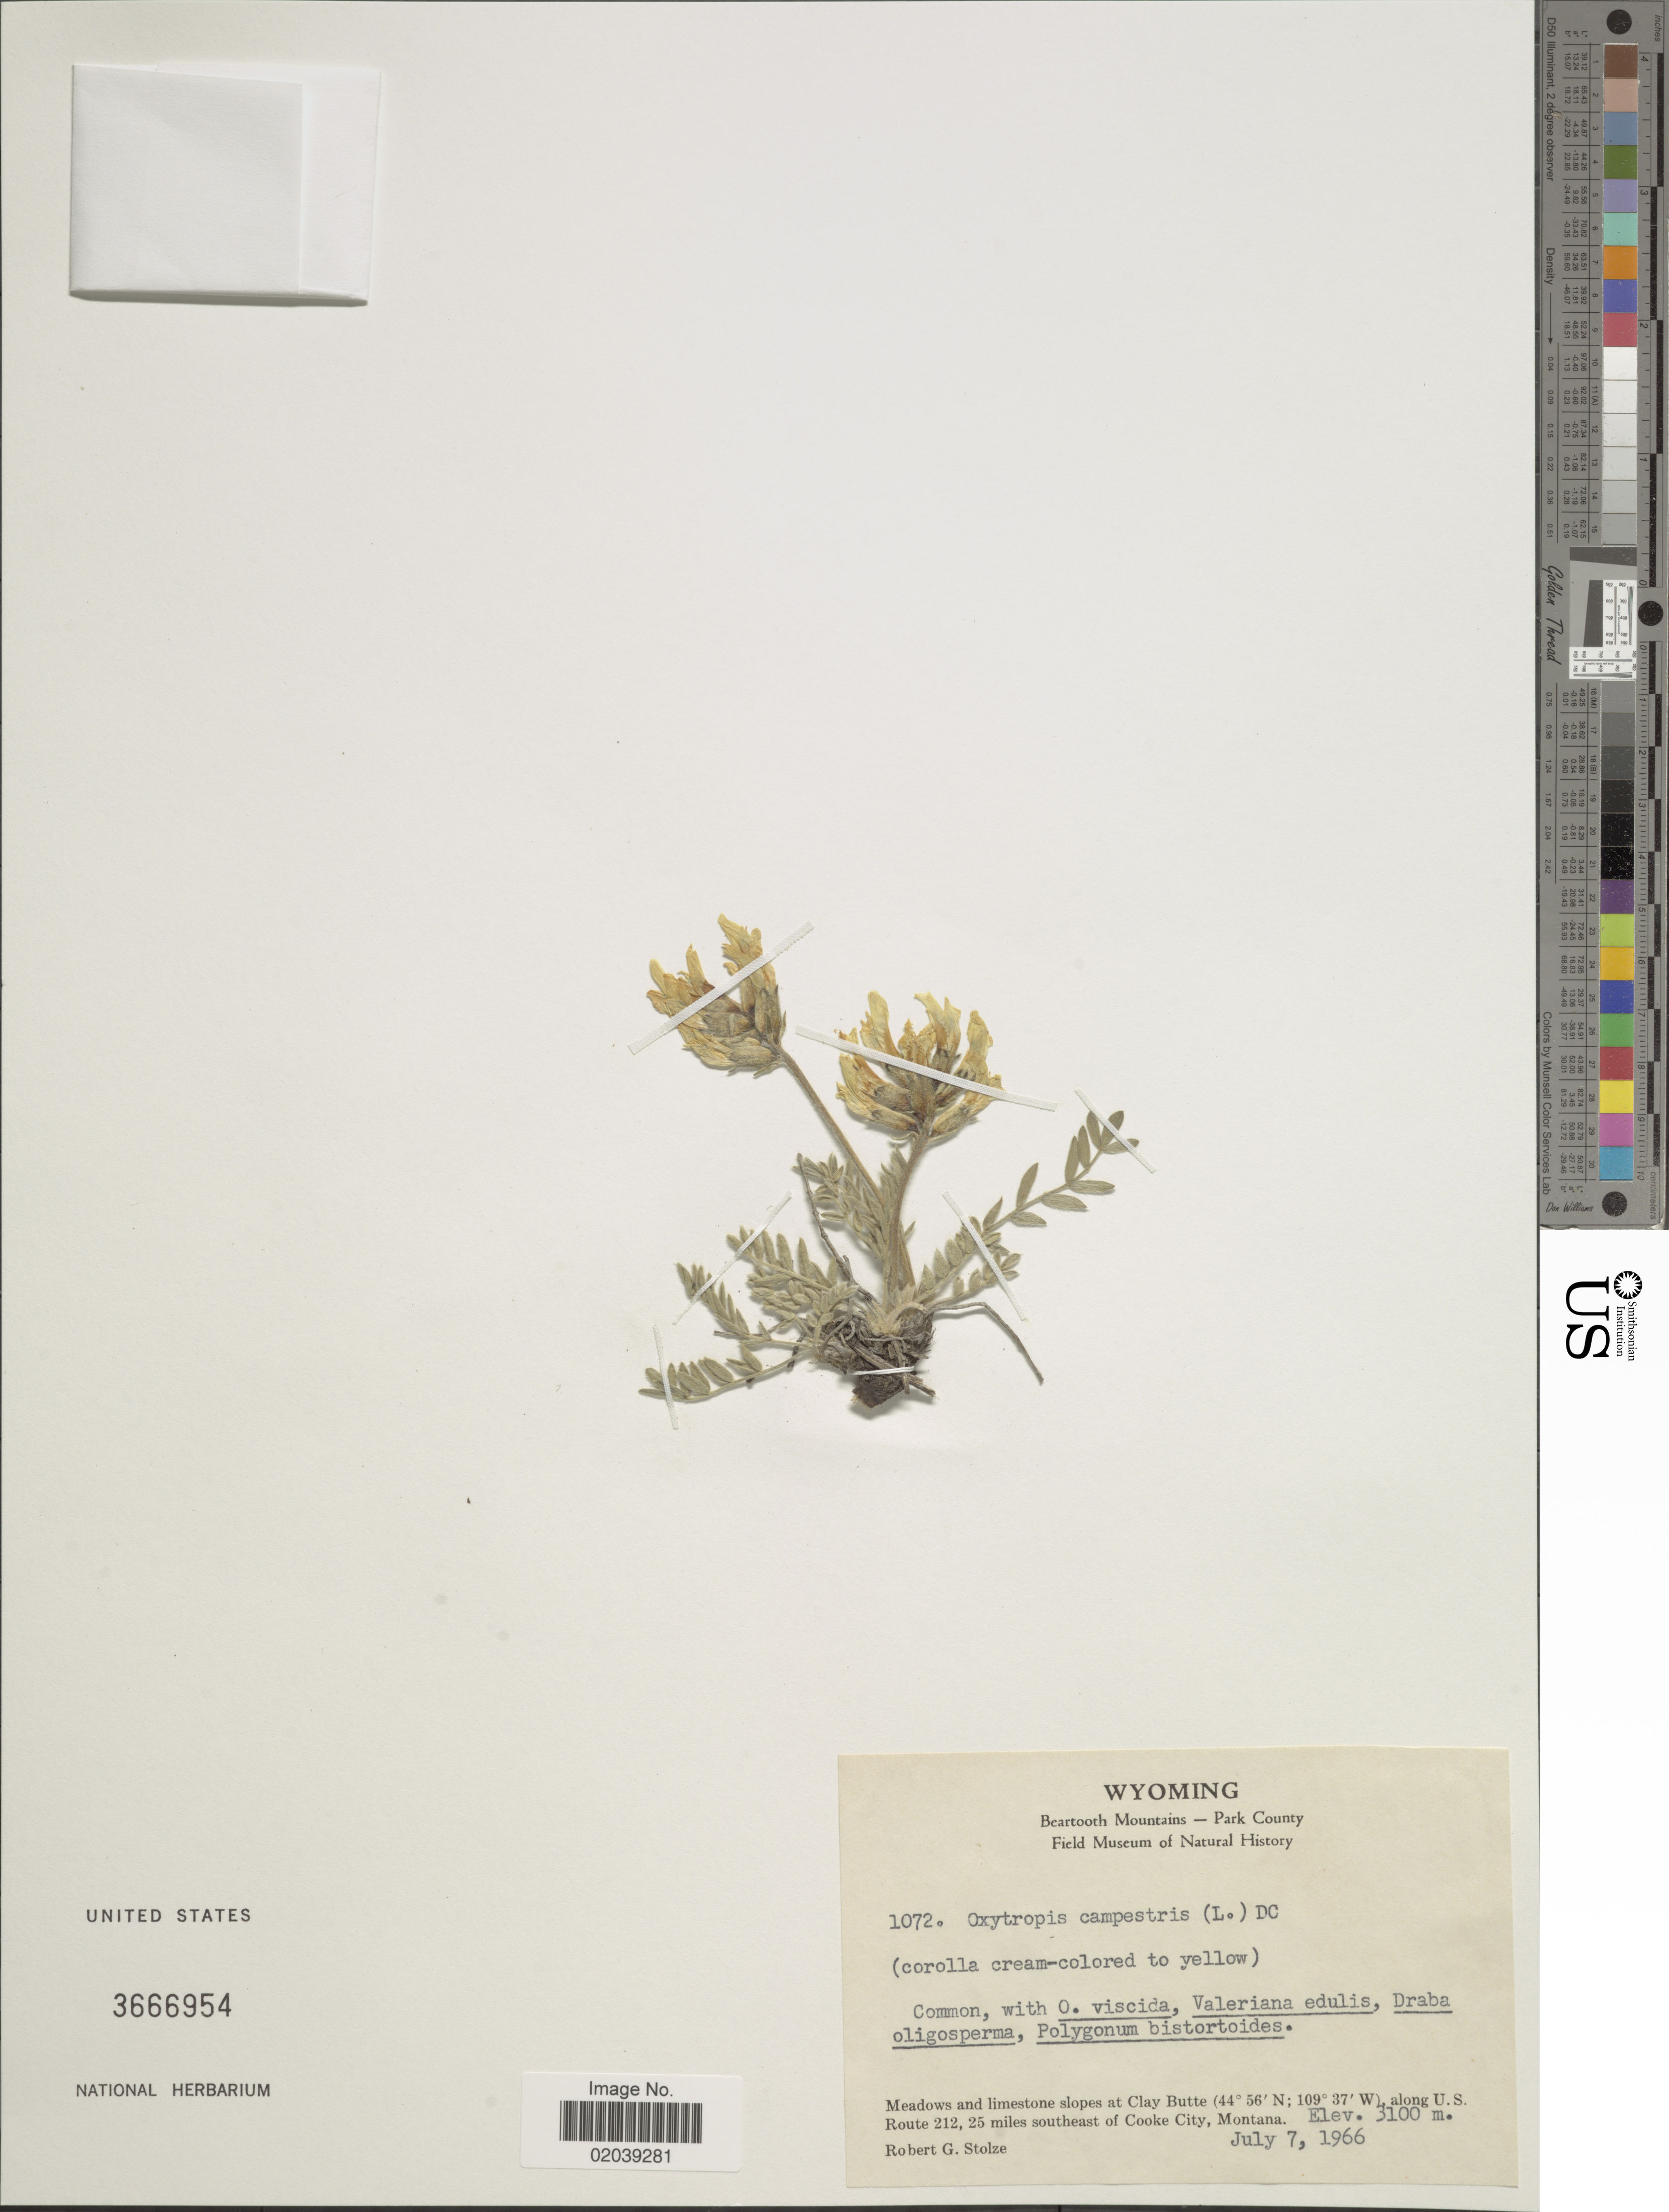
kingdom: Plantae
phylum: Tracheophyta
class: Magnoliopsida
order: Fabales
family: Fabaceae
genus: Oxytropis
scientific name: Oxytropis campestris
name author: (L.) DC.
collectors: R. G. Stolze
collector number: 1072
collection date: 1966-07-07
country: United States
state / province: Montana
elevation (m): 3100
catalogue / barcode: US 3666954